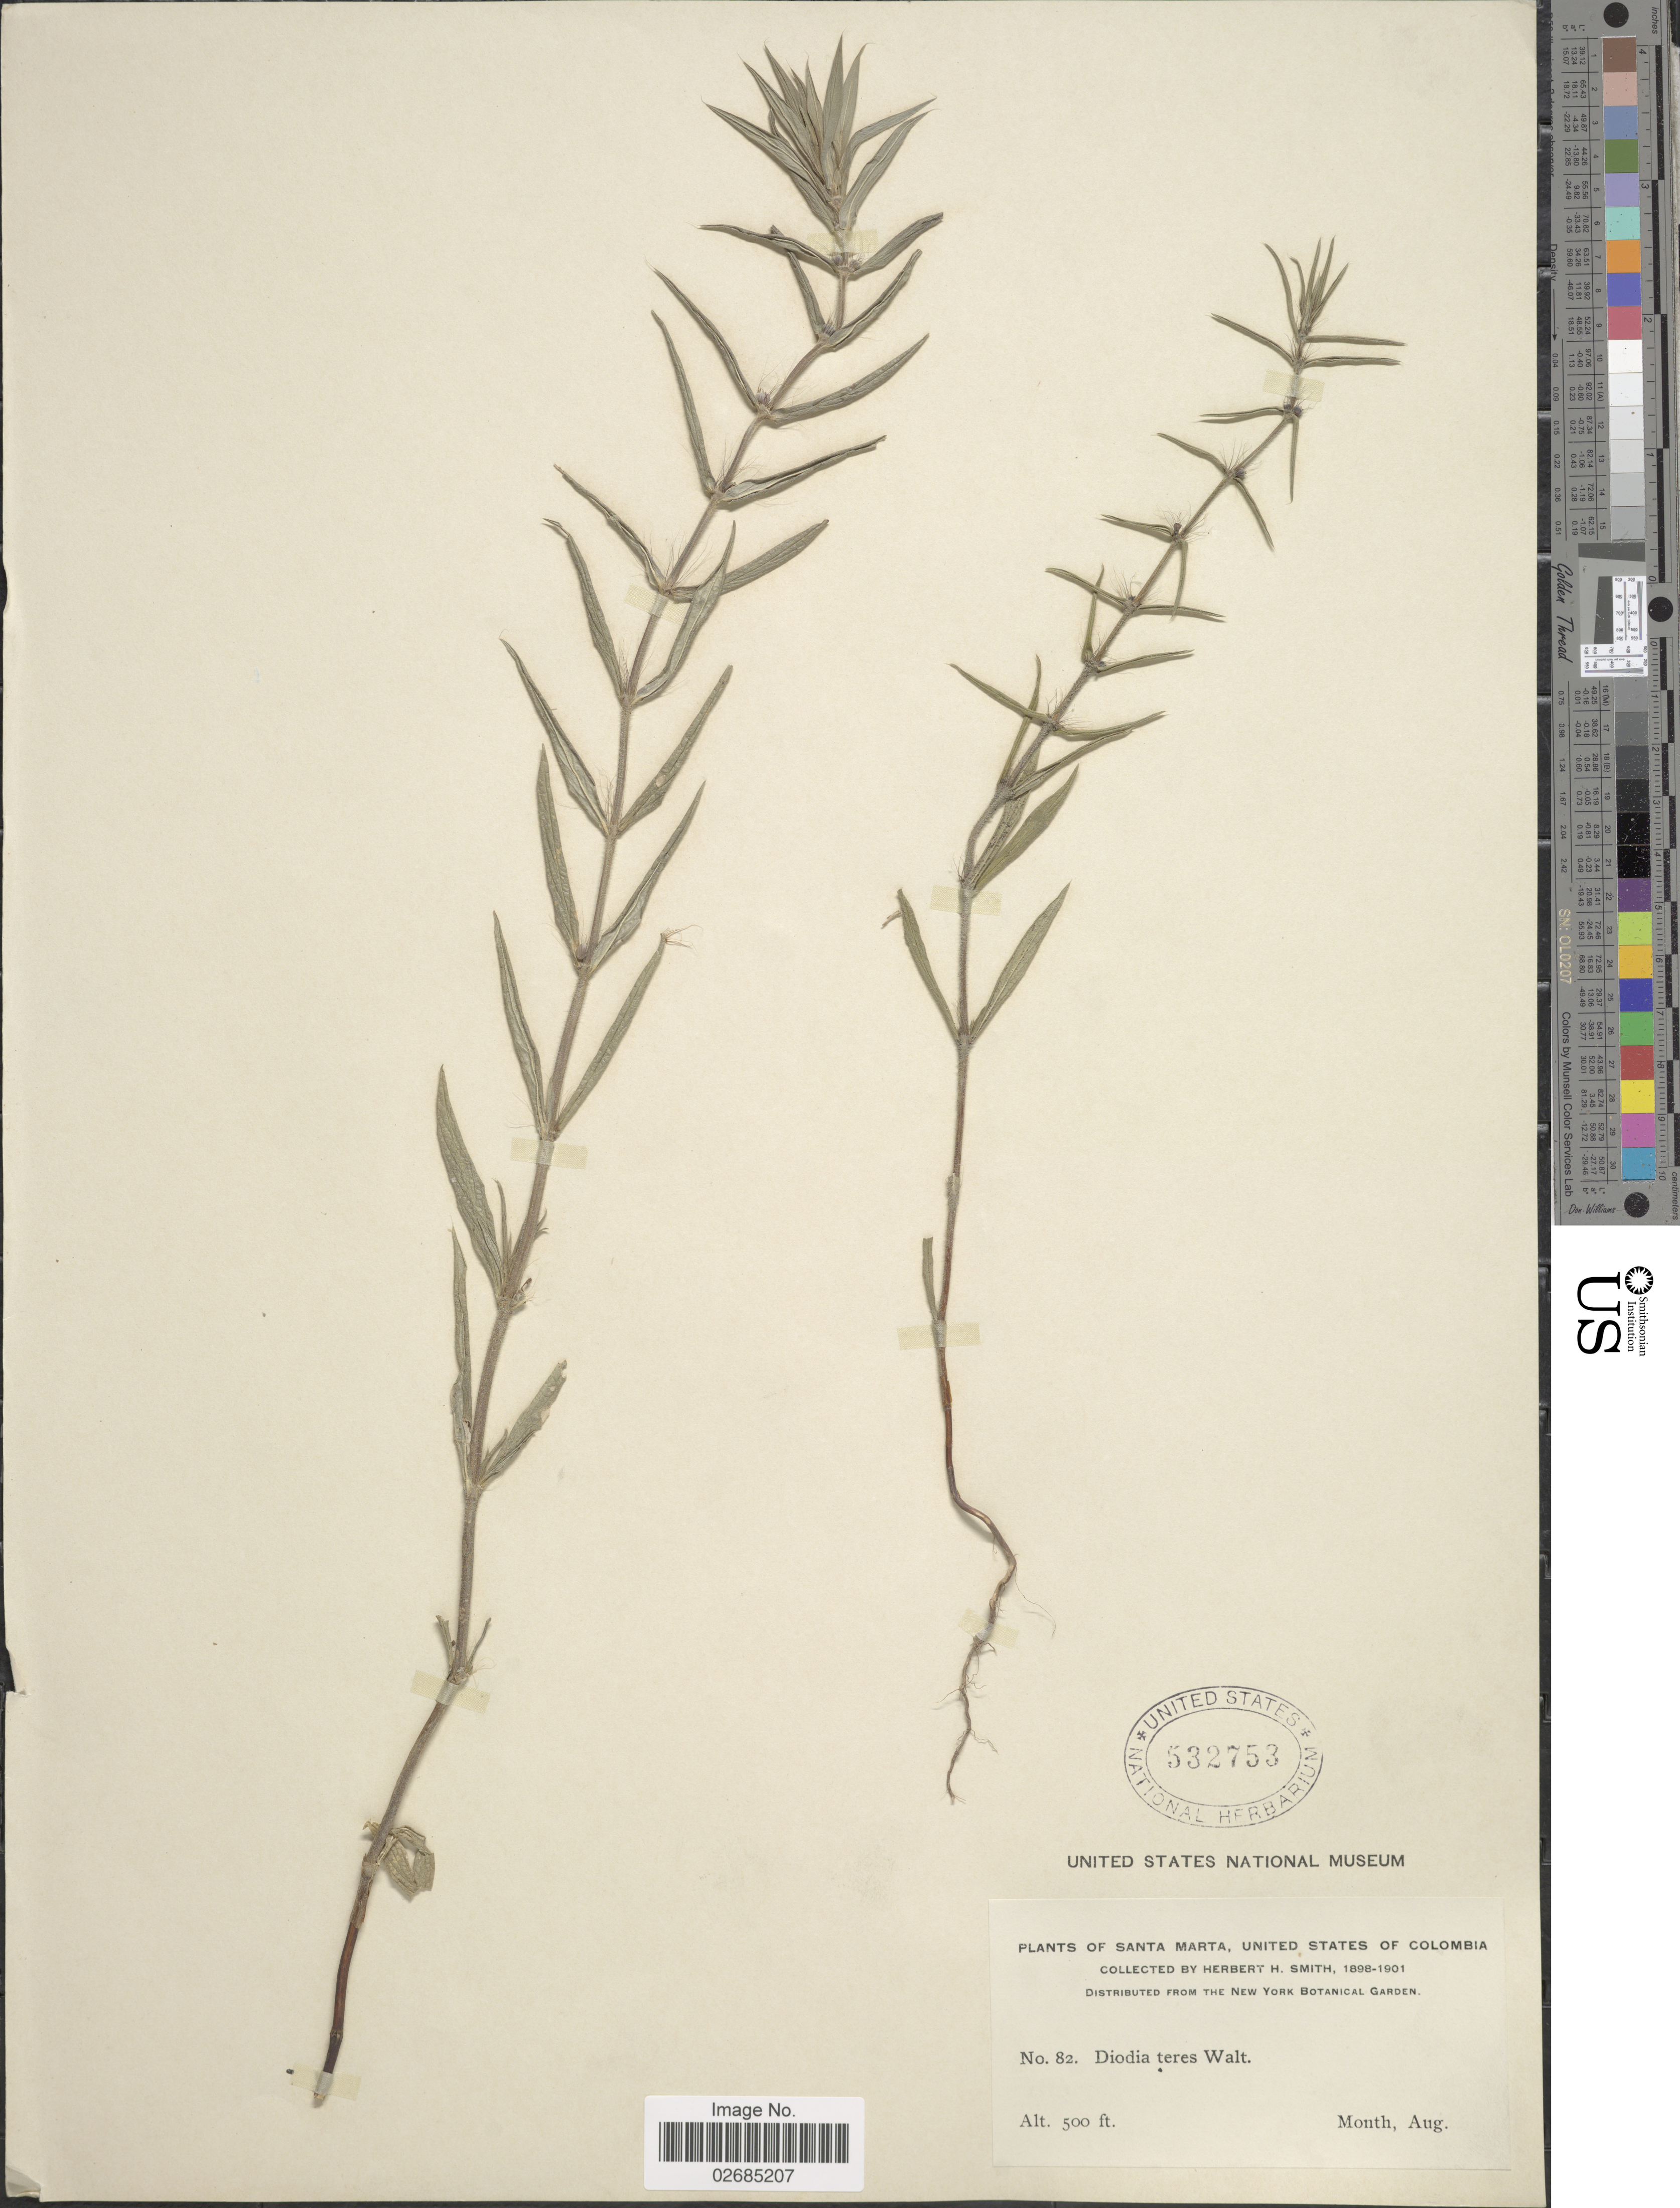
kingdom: Plantae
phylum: Tracheophyta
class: Magnoliopsida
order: Gentianales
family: Rubiaceae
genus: Diodia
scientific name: Diodia teres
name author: Walter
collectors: Herbert H. Smith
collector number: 82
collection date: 1898-08/1901-08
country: Colombia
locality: Santa Marta, United States of Colombia.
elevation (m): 152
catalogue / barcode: US 532753